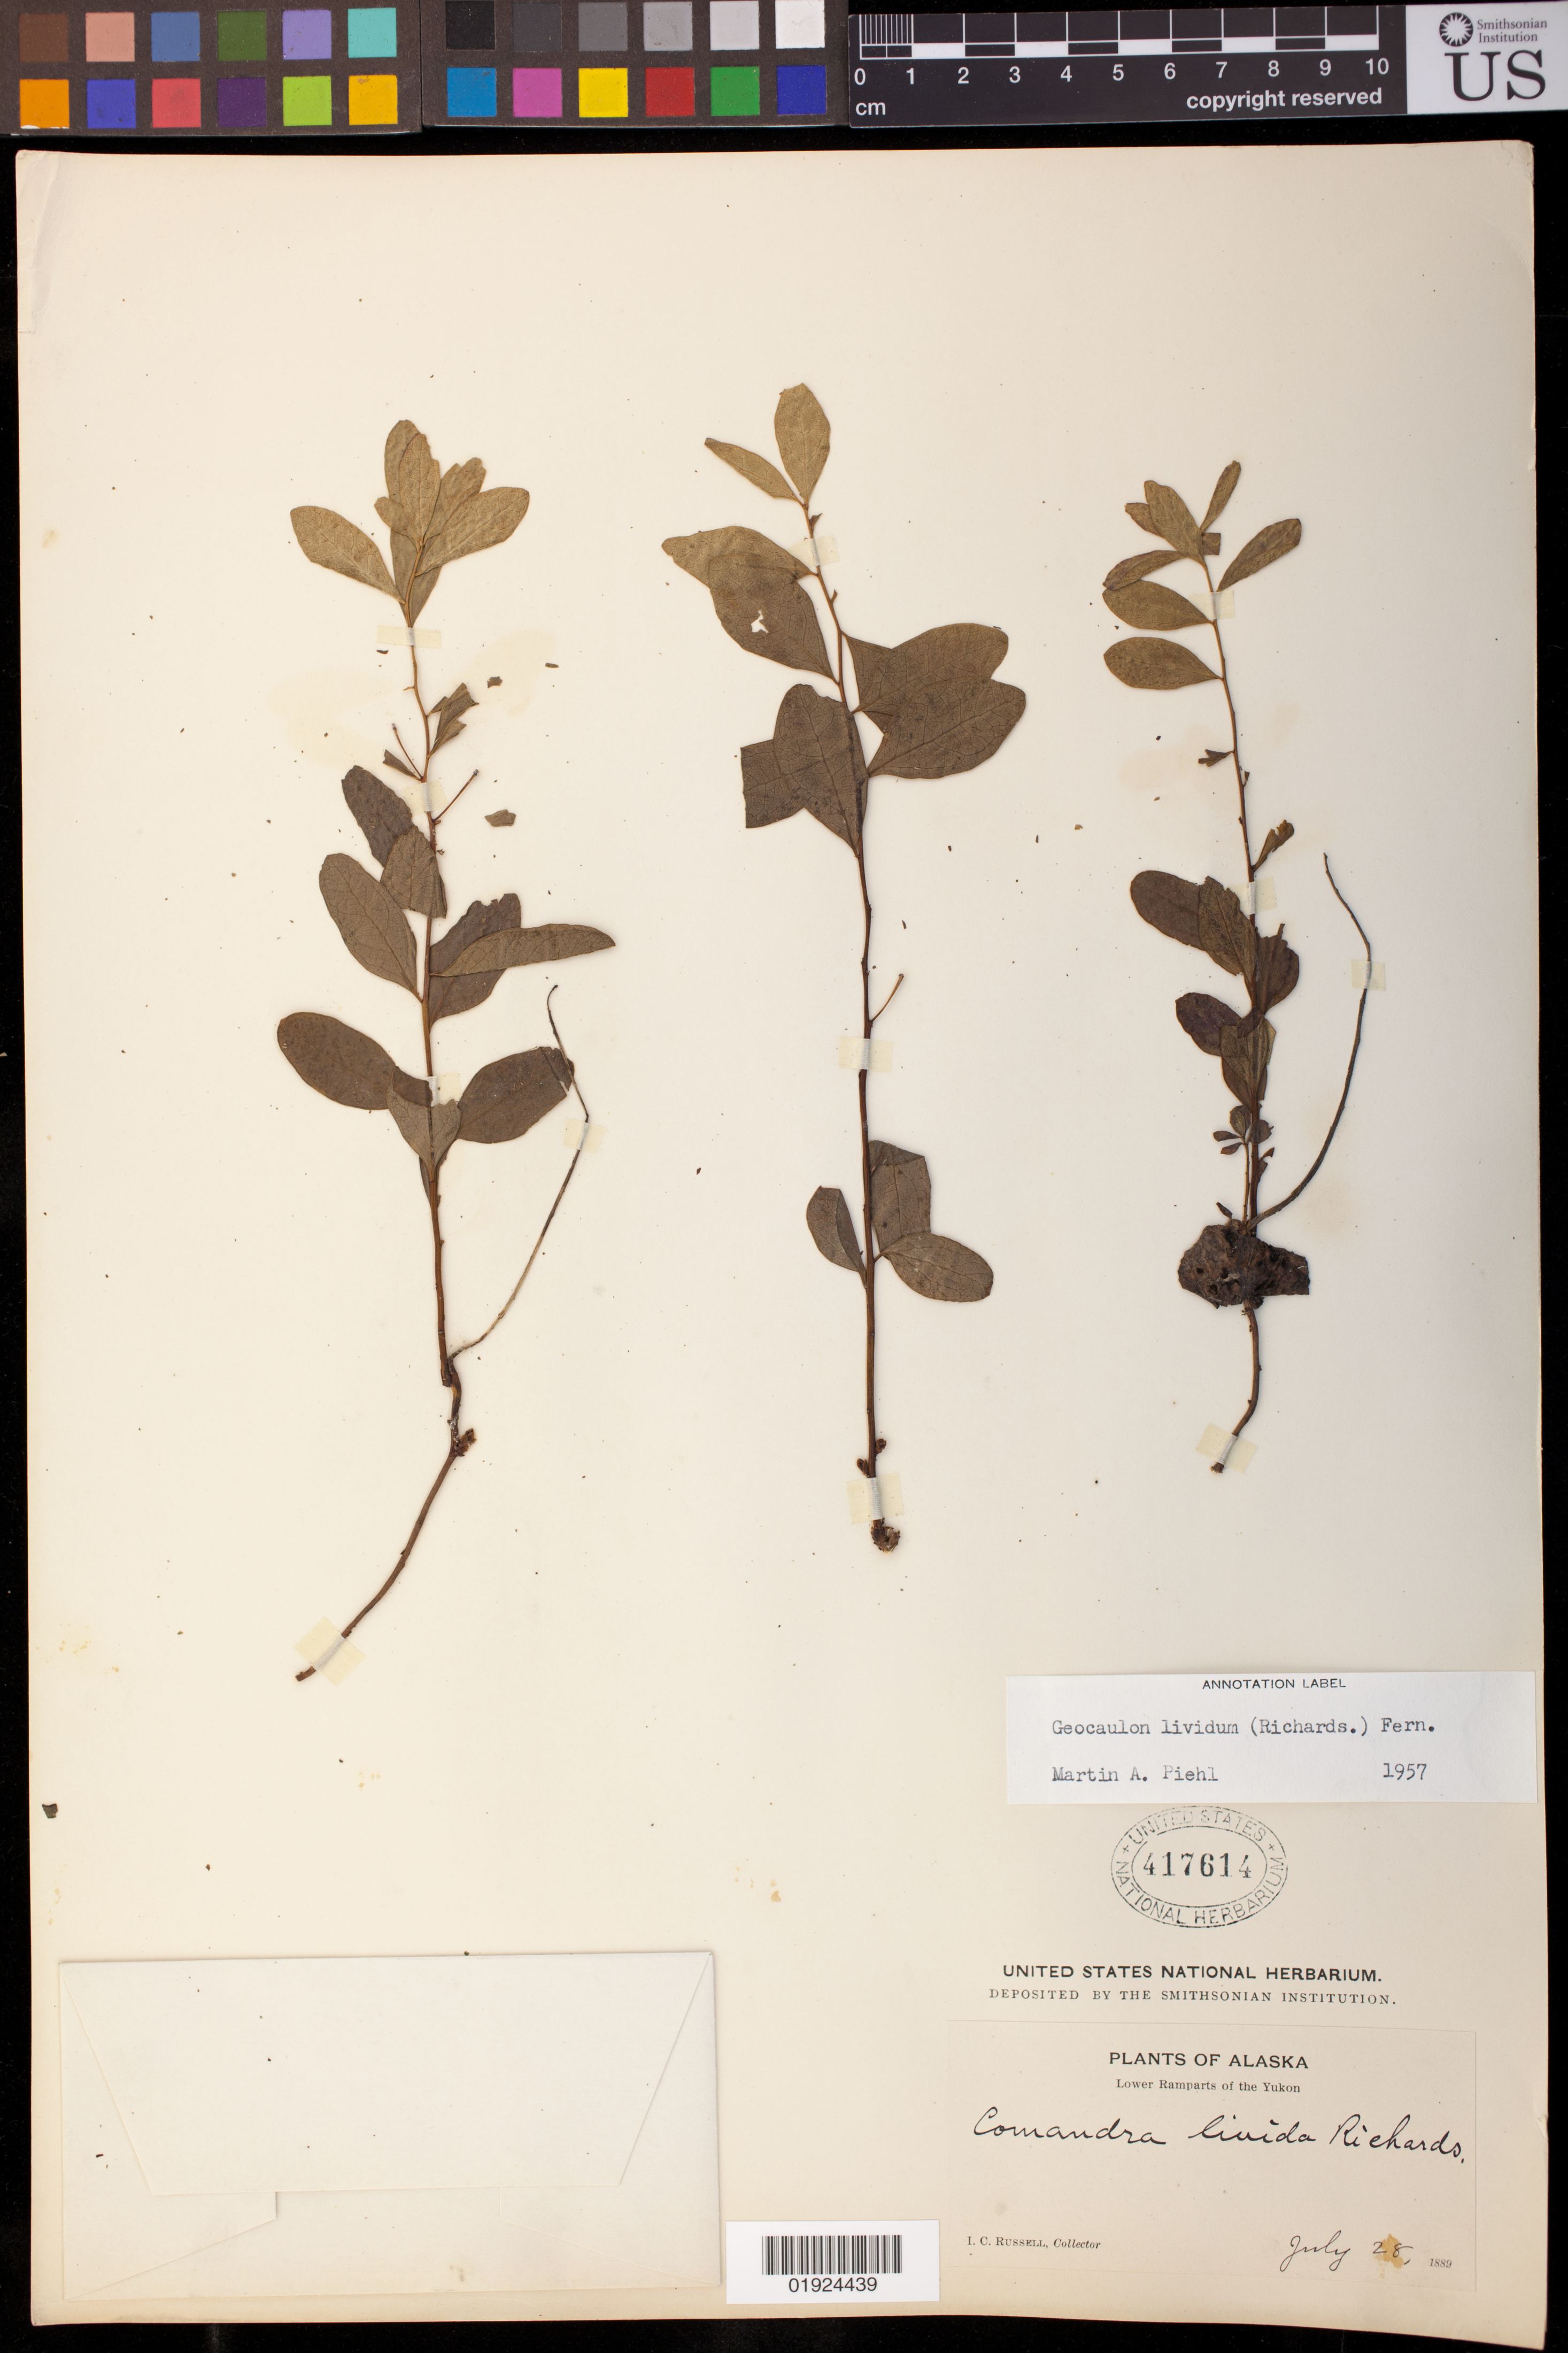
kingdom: Plantae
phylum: Tracheophyta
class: Magnoliopsida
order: Santalales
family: Comandraceae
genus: Geocaulon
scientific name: Geocaulon lividum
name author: (Richardson) Fernald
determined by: Piehl, M. A.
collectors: I. C. Russell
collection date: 1889-07-28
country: United States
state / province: Alaska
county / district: Yukon-Koyukuk C. A.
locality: Lower ramparts of the Yukon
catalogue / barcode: US 417614